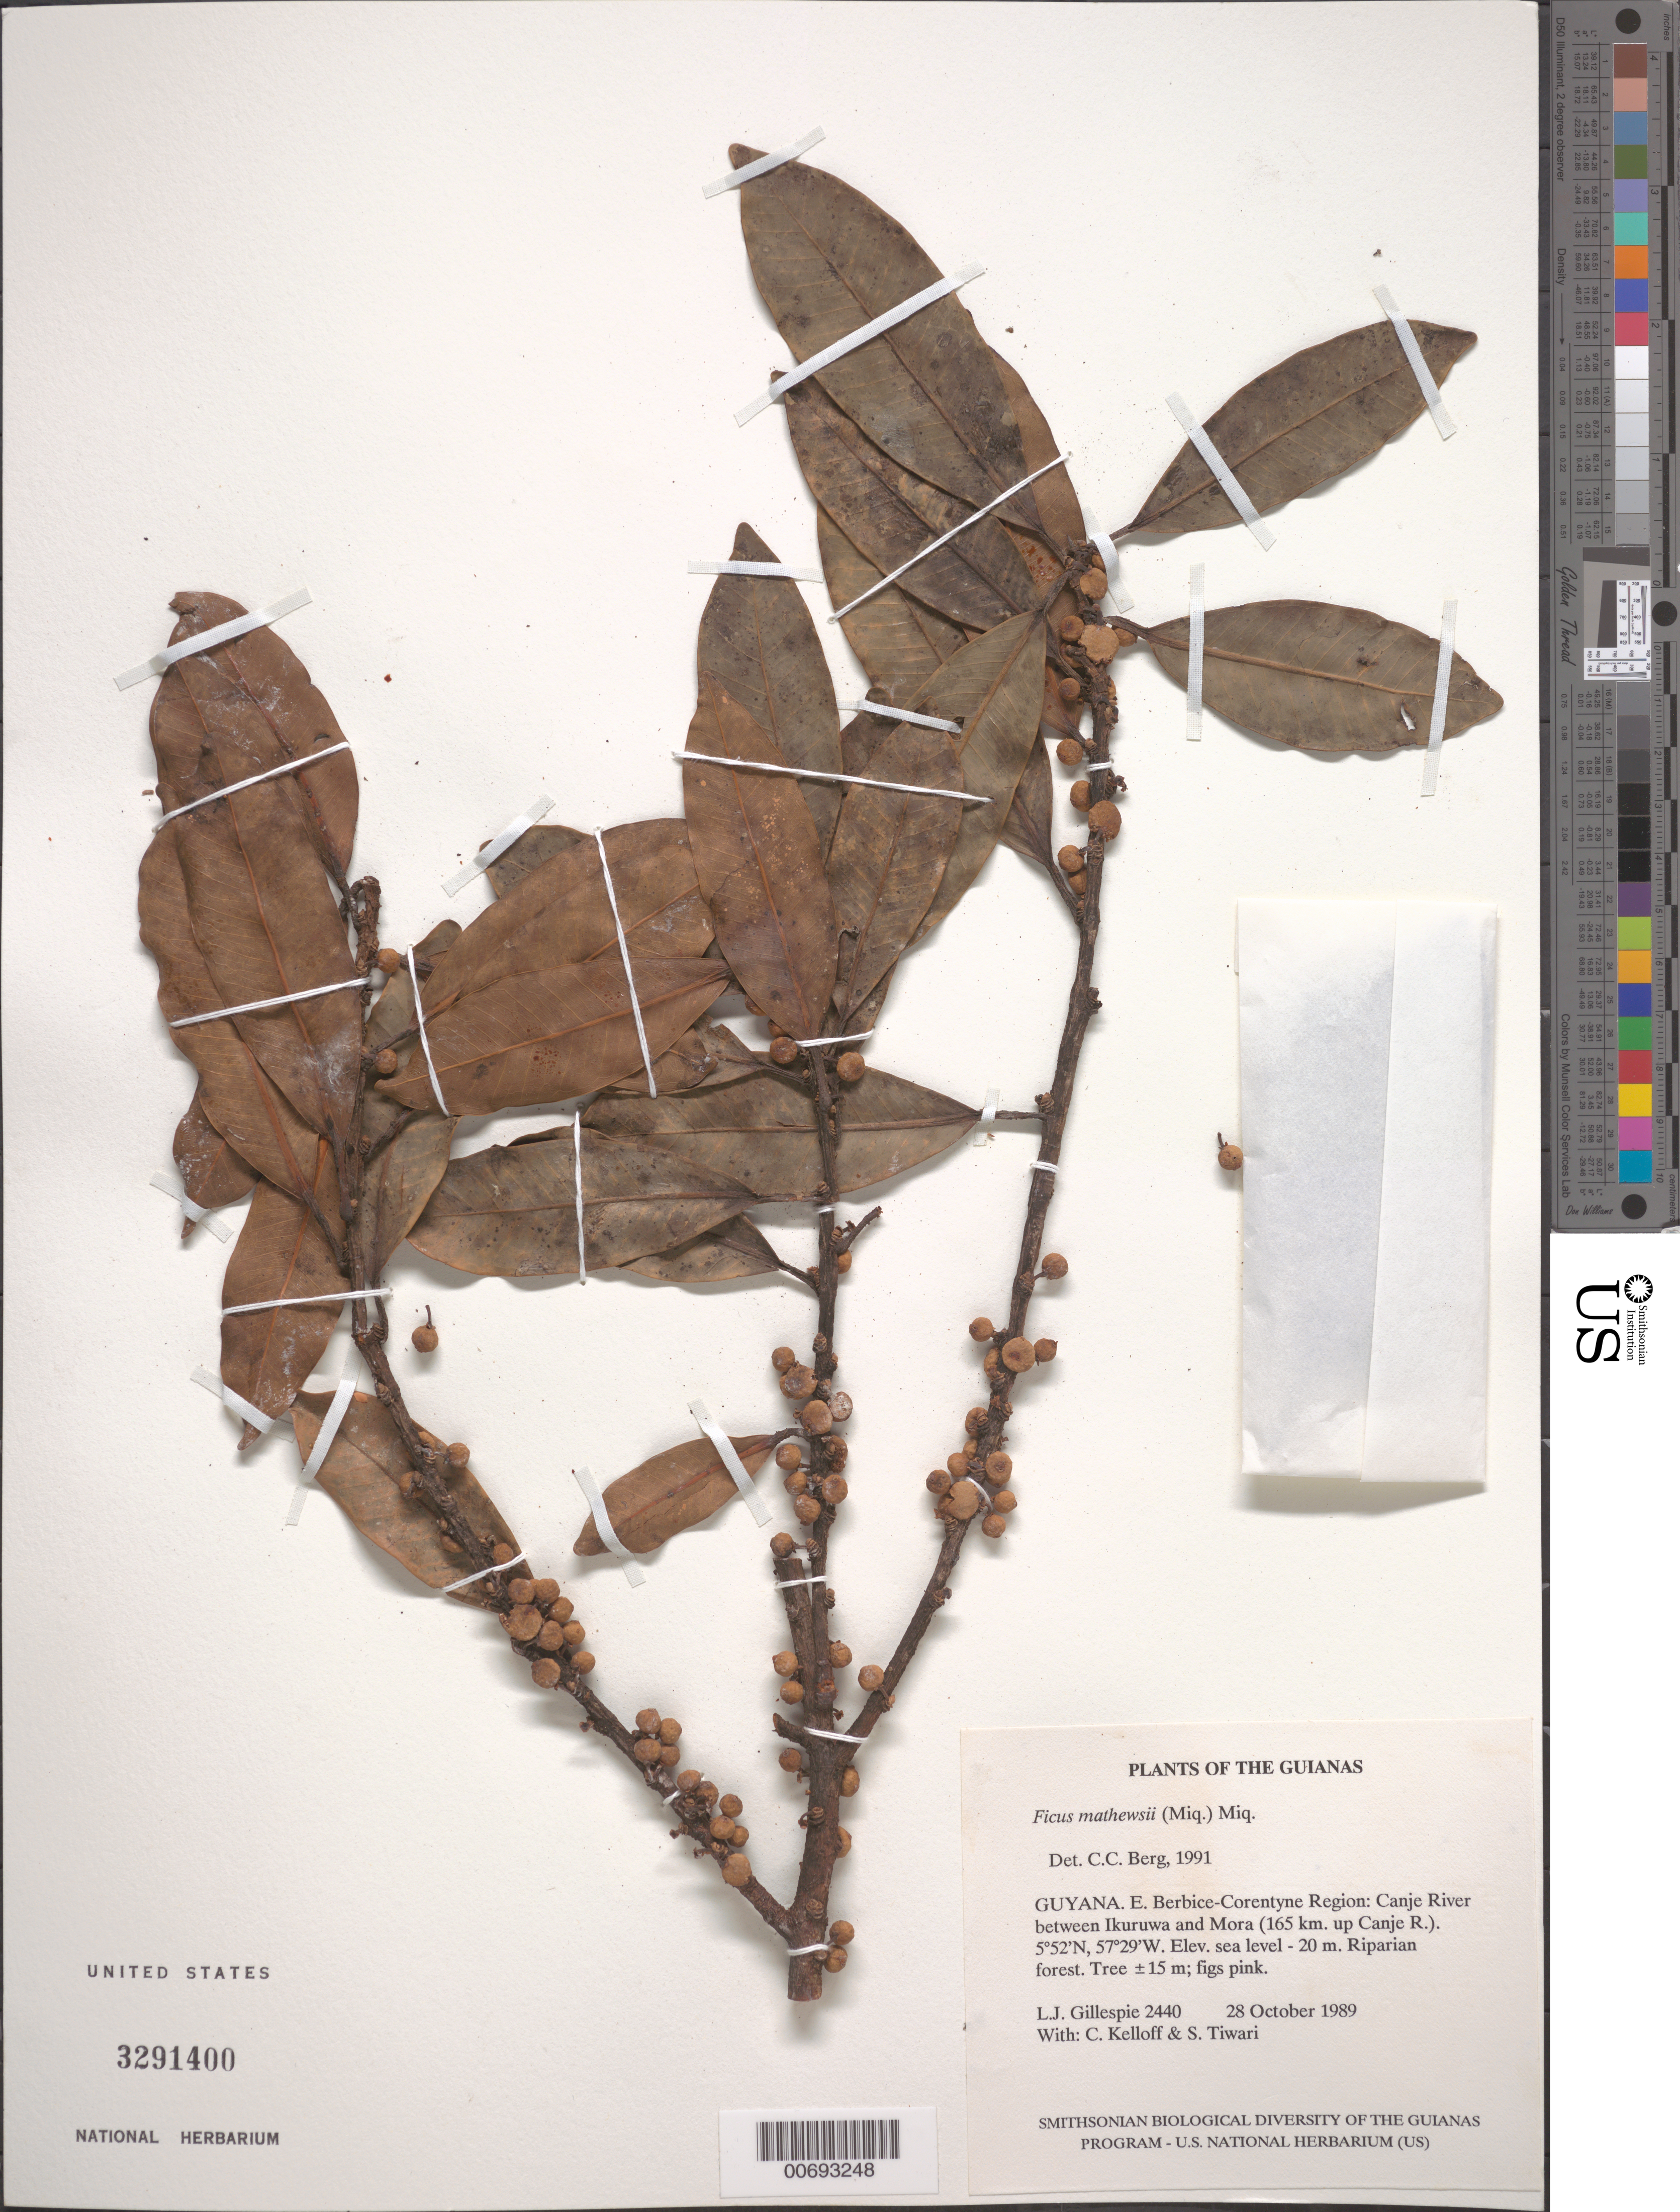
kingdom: Plantae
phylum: Tracheophyta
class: Magnoliopsida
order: Rosales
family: Moraceae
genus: Ficus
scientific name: Ficus mathewsii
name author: (Miq.) Miq.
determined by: Berg, C. C.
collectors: L. J. Gillespie, C. L. Kelloff & S. Tiwari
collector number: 2440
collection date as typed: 28 October 1989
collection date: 1989-10-28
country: Guyana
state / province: E. Berbice-Corentyne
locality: Canje River between Ikuruwa and Mora (165 km. up Canje R.)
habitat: Riparian forest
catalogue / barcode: US 3291400